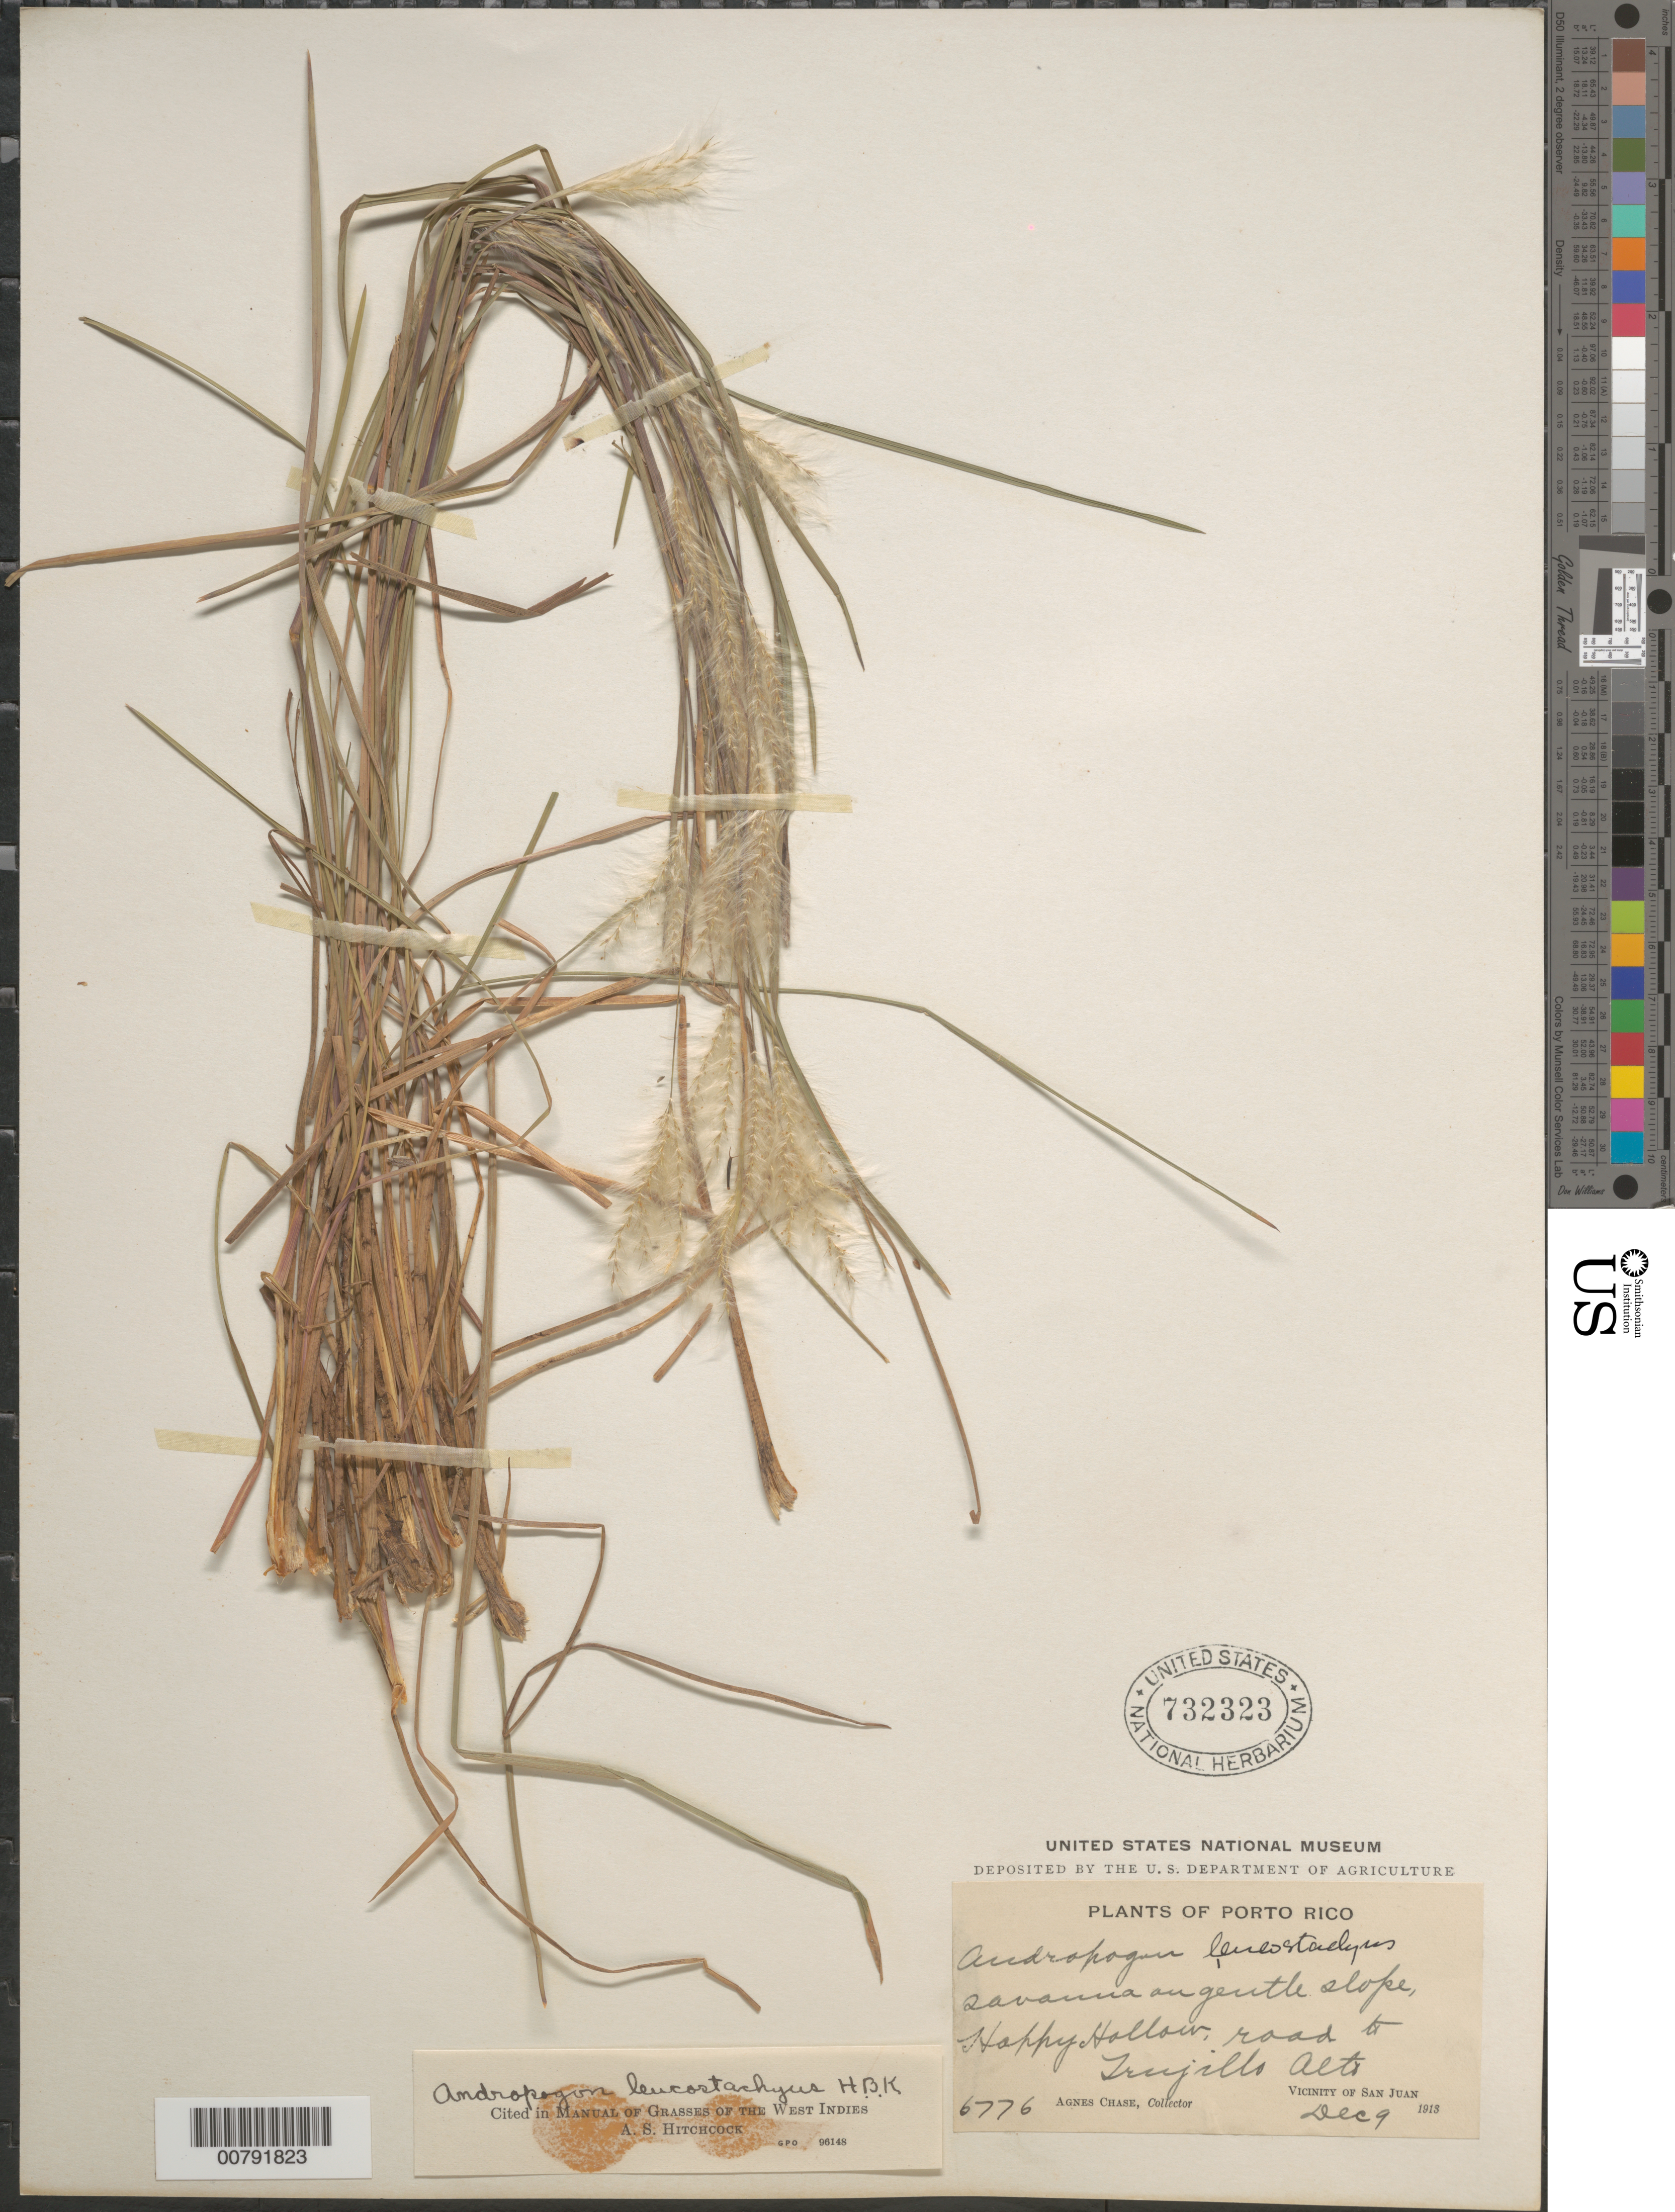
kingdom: Plantae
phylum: Tracheophyta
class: Liliopsida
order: Poales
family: Poaceae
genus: Andropogon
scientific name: Andropogon leucostachyus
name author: Kunth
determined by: Hitchcock, Albert S.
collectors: A. Chase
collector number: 6776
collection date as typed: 09 Dec 1913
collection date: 1913-12-09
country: Puerto Rico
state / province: San Juan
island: Puerto Rico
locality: San Juan vicinity, Happy Hollow road to Trujillo Alto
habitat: Savanna on gentle slope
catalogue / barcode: US 732323